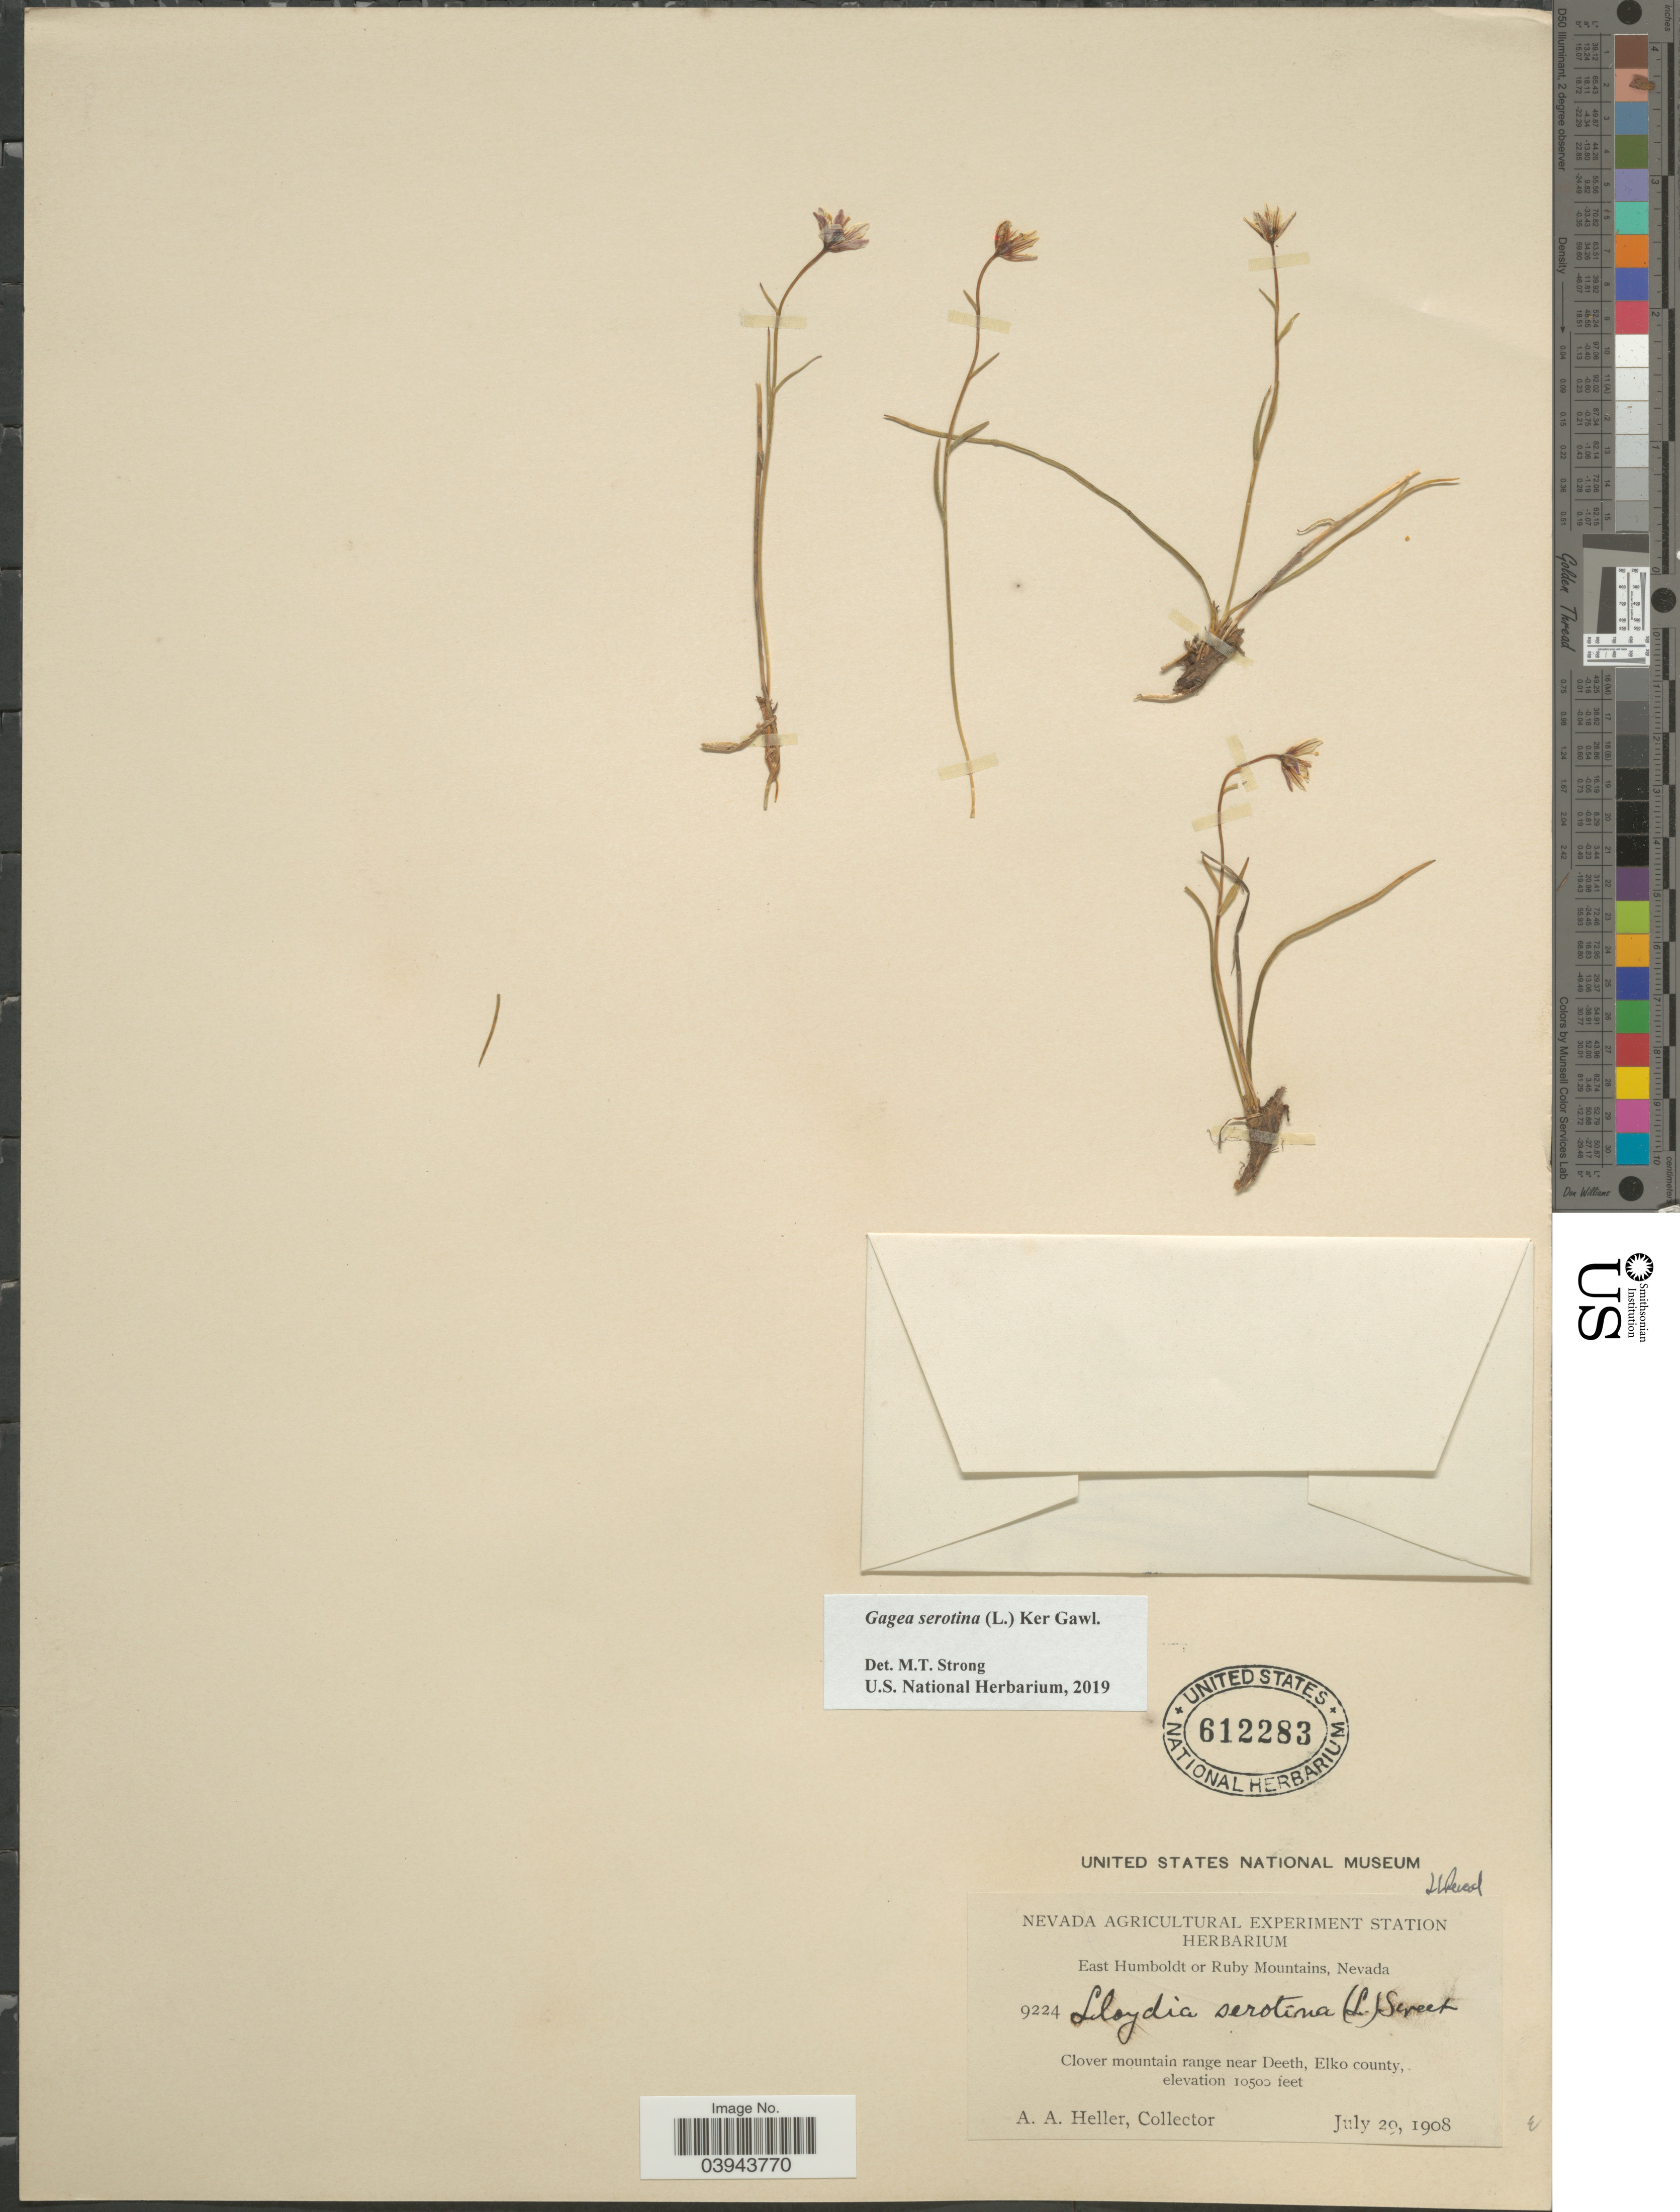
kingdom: Plantae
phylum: Tracheophyta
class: Liliopsida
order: Liliales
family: Liliaceae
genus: Lloydia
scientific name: Lloydia serotina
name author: (L.) Salisb. ex Rchb.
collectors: A. A. Heller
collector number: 9224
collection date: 1908-07-29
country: United States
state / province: Nevada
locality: East Humboldt or Ruby Mountains. Clover mountain range near Deeth, Elko county.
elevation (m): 3200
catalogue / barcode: US 612283